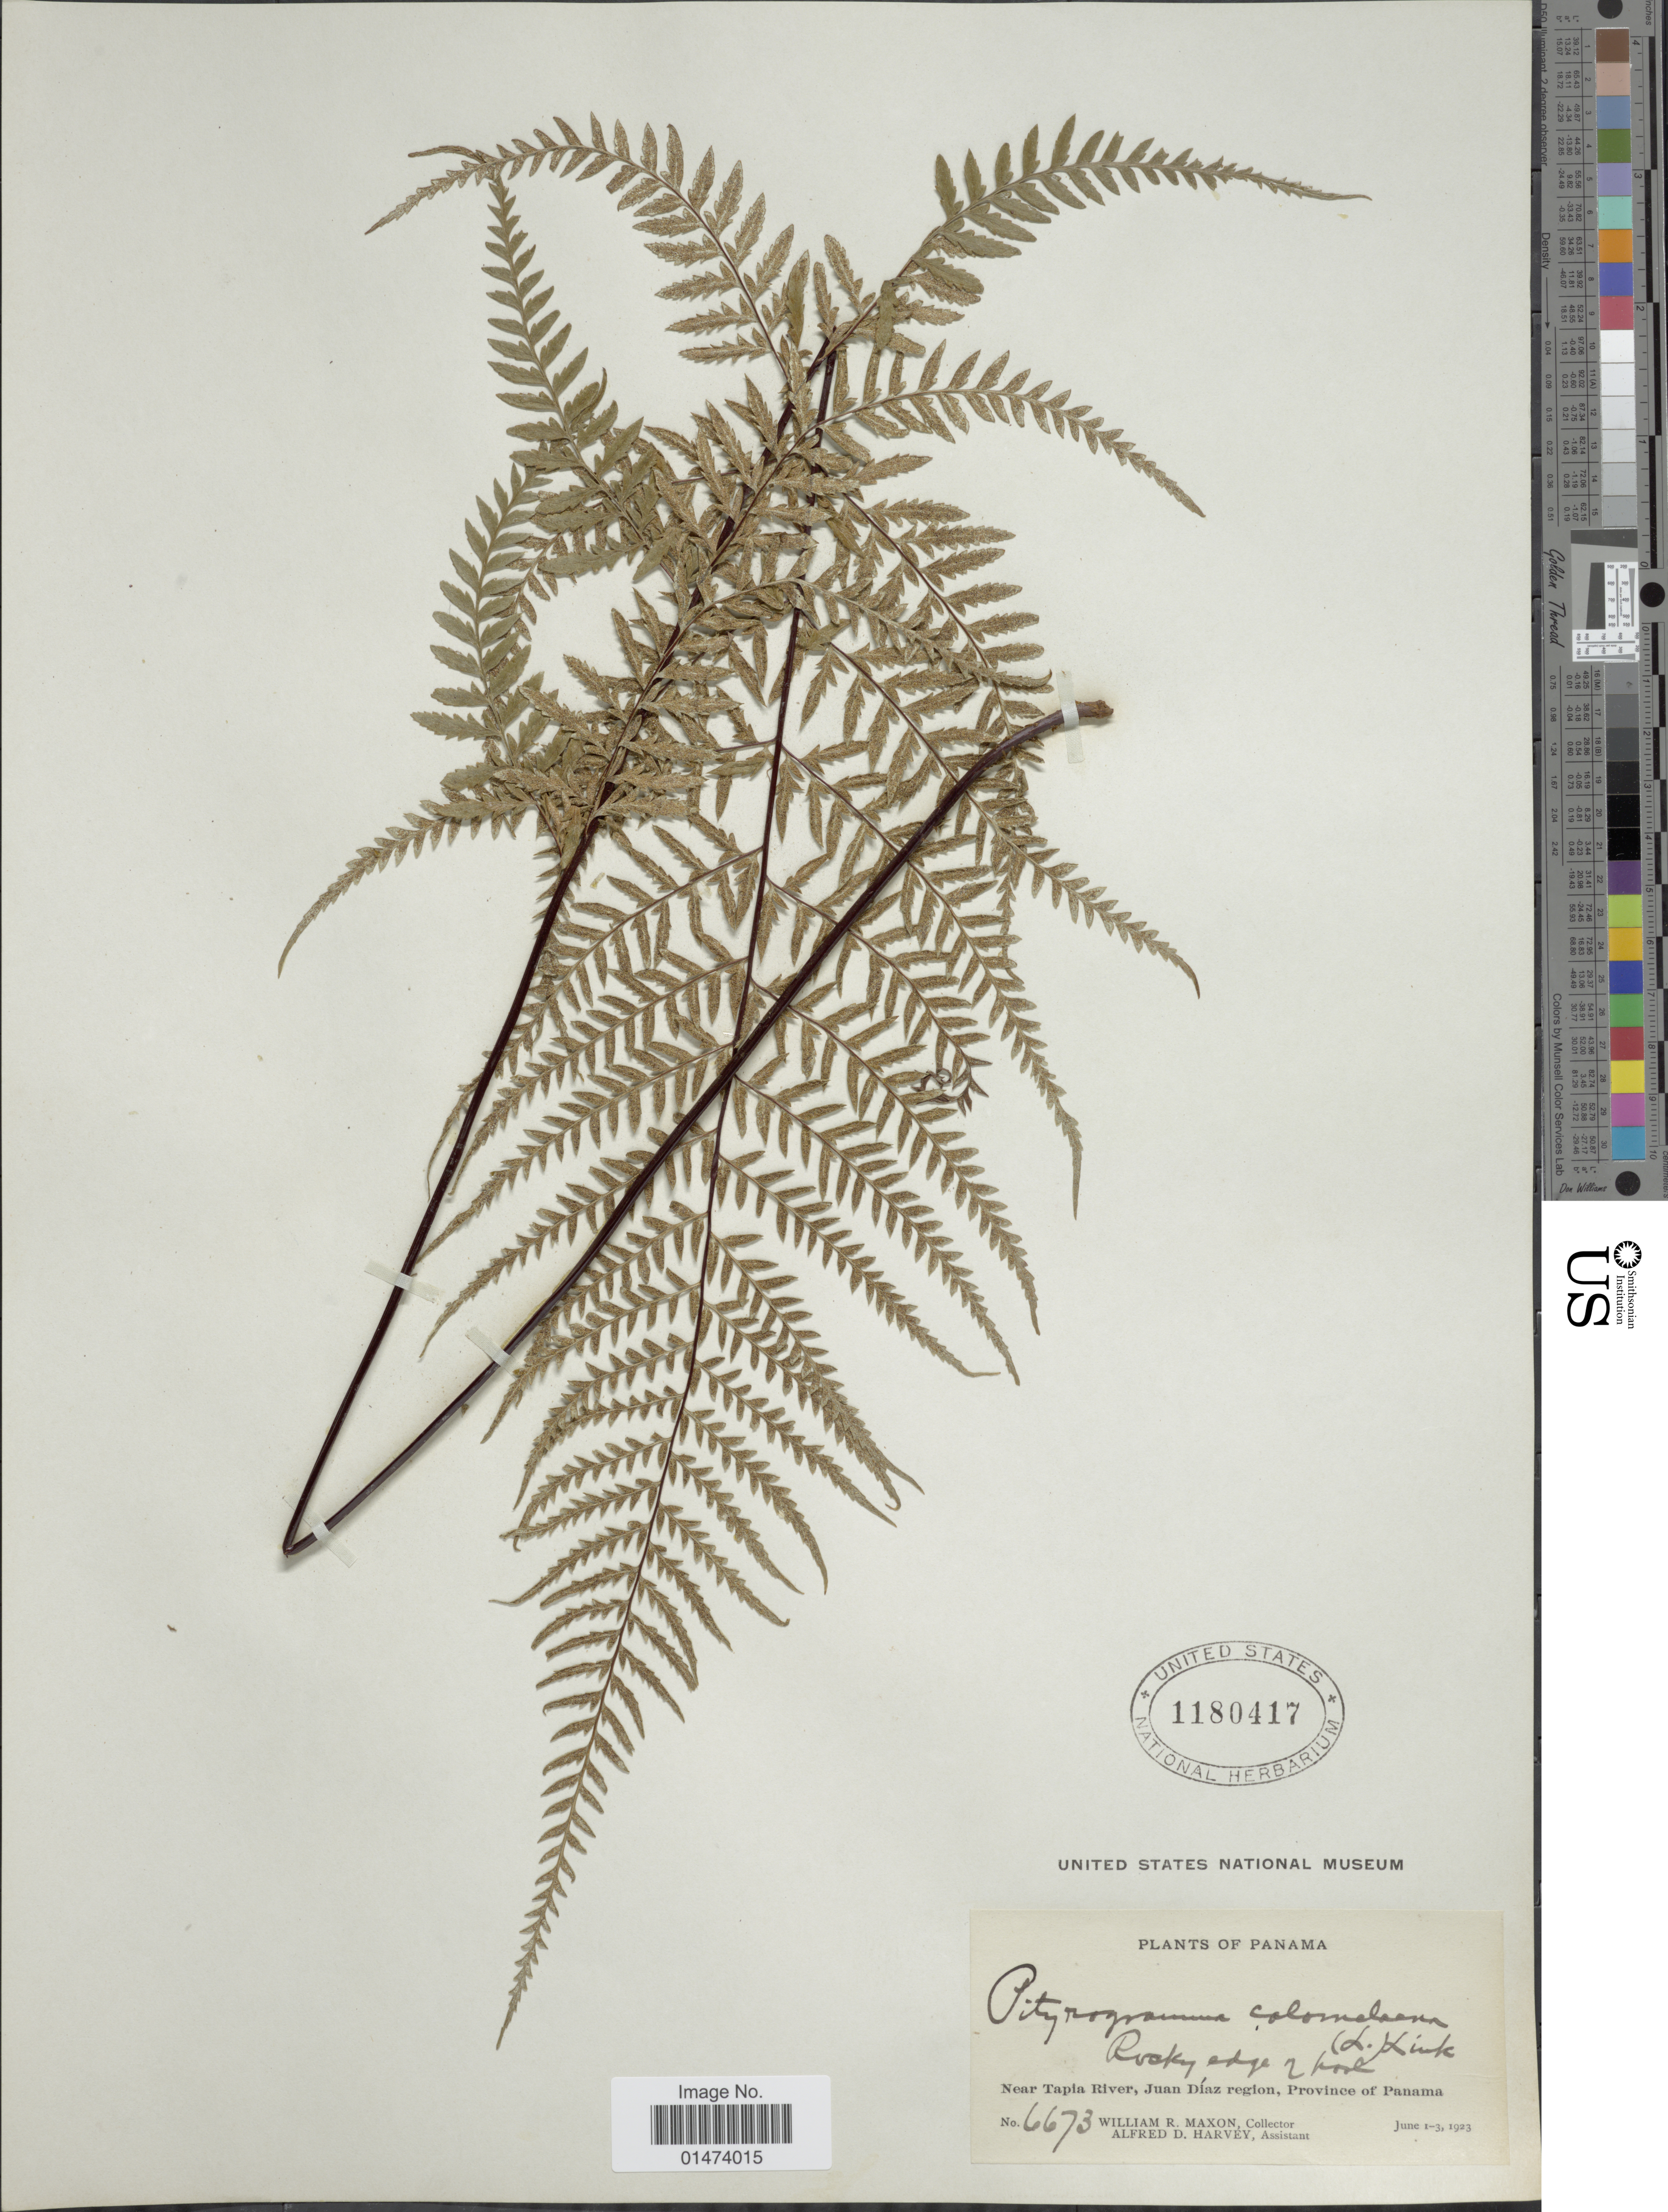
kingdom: Plantae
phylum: Tracheophyta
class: Polypodiopsida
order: Polypodiales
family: Pteridaceae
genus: Pityrogramma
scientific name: Pityrogramma calomelanos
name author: (L.) Link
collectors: W. R. Maxon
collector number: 6673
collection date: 1923-06-01/1923-06-03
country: Panama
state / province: Panamá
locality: Near Tapia River, Juan Diaz region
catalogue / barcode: US 1180417